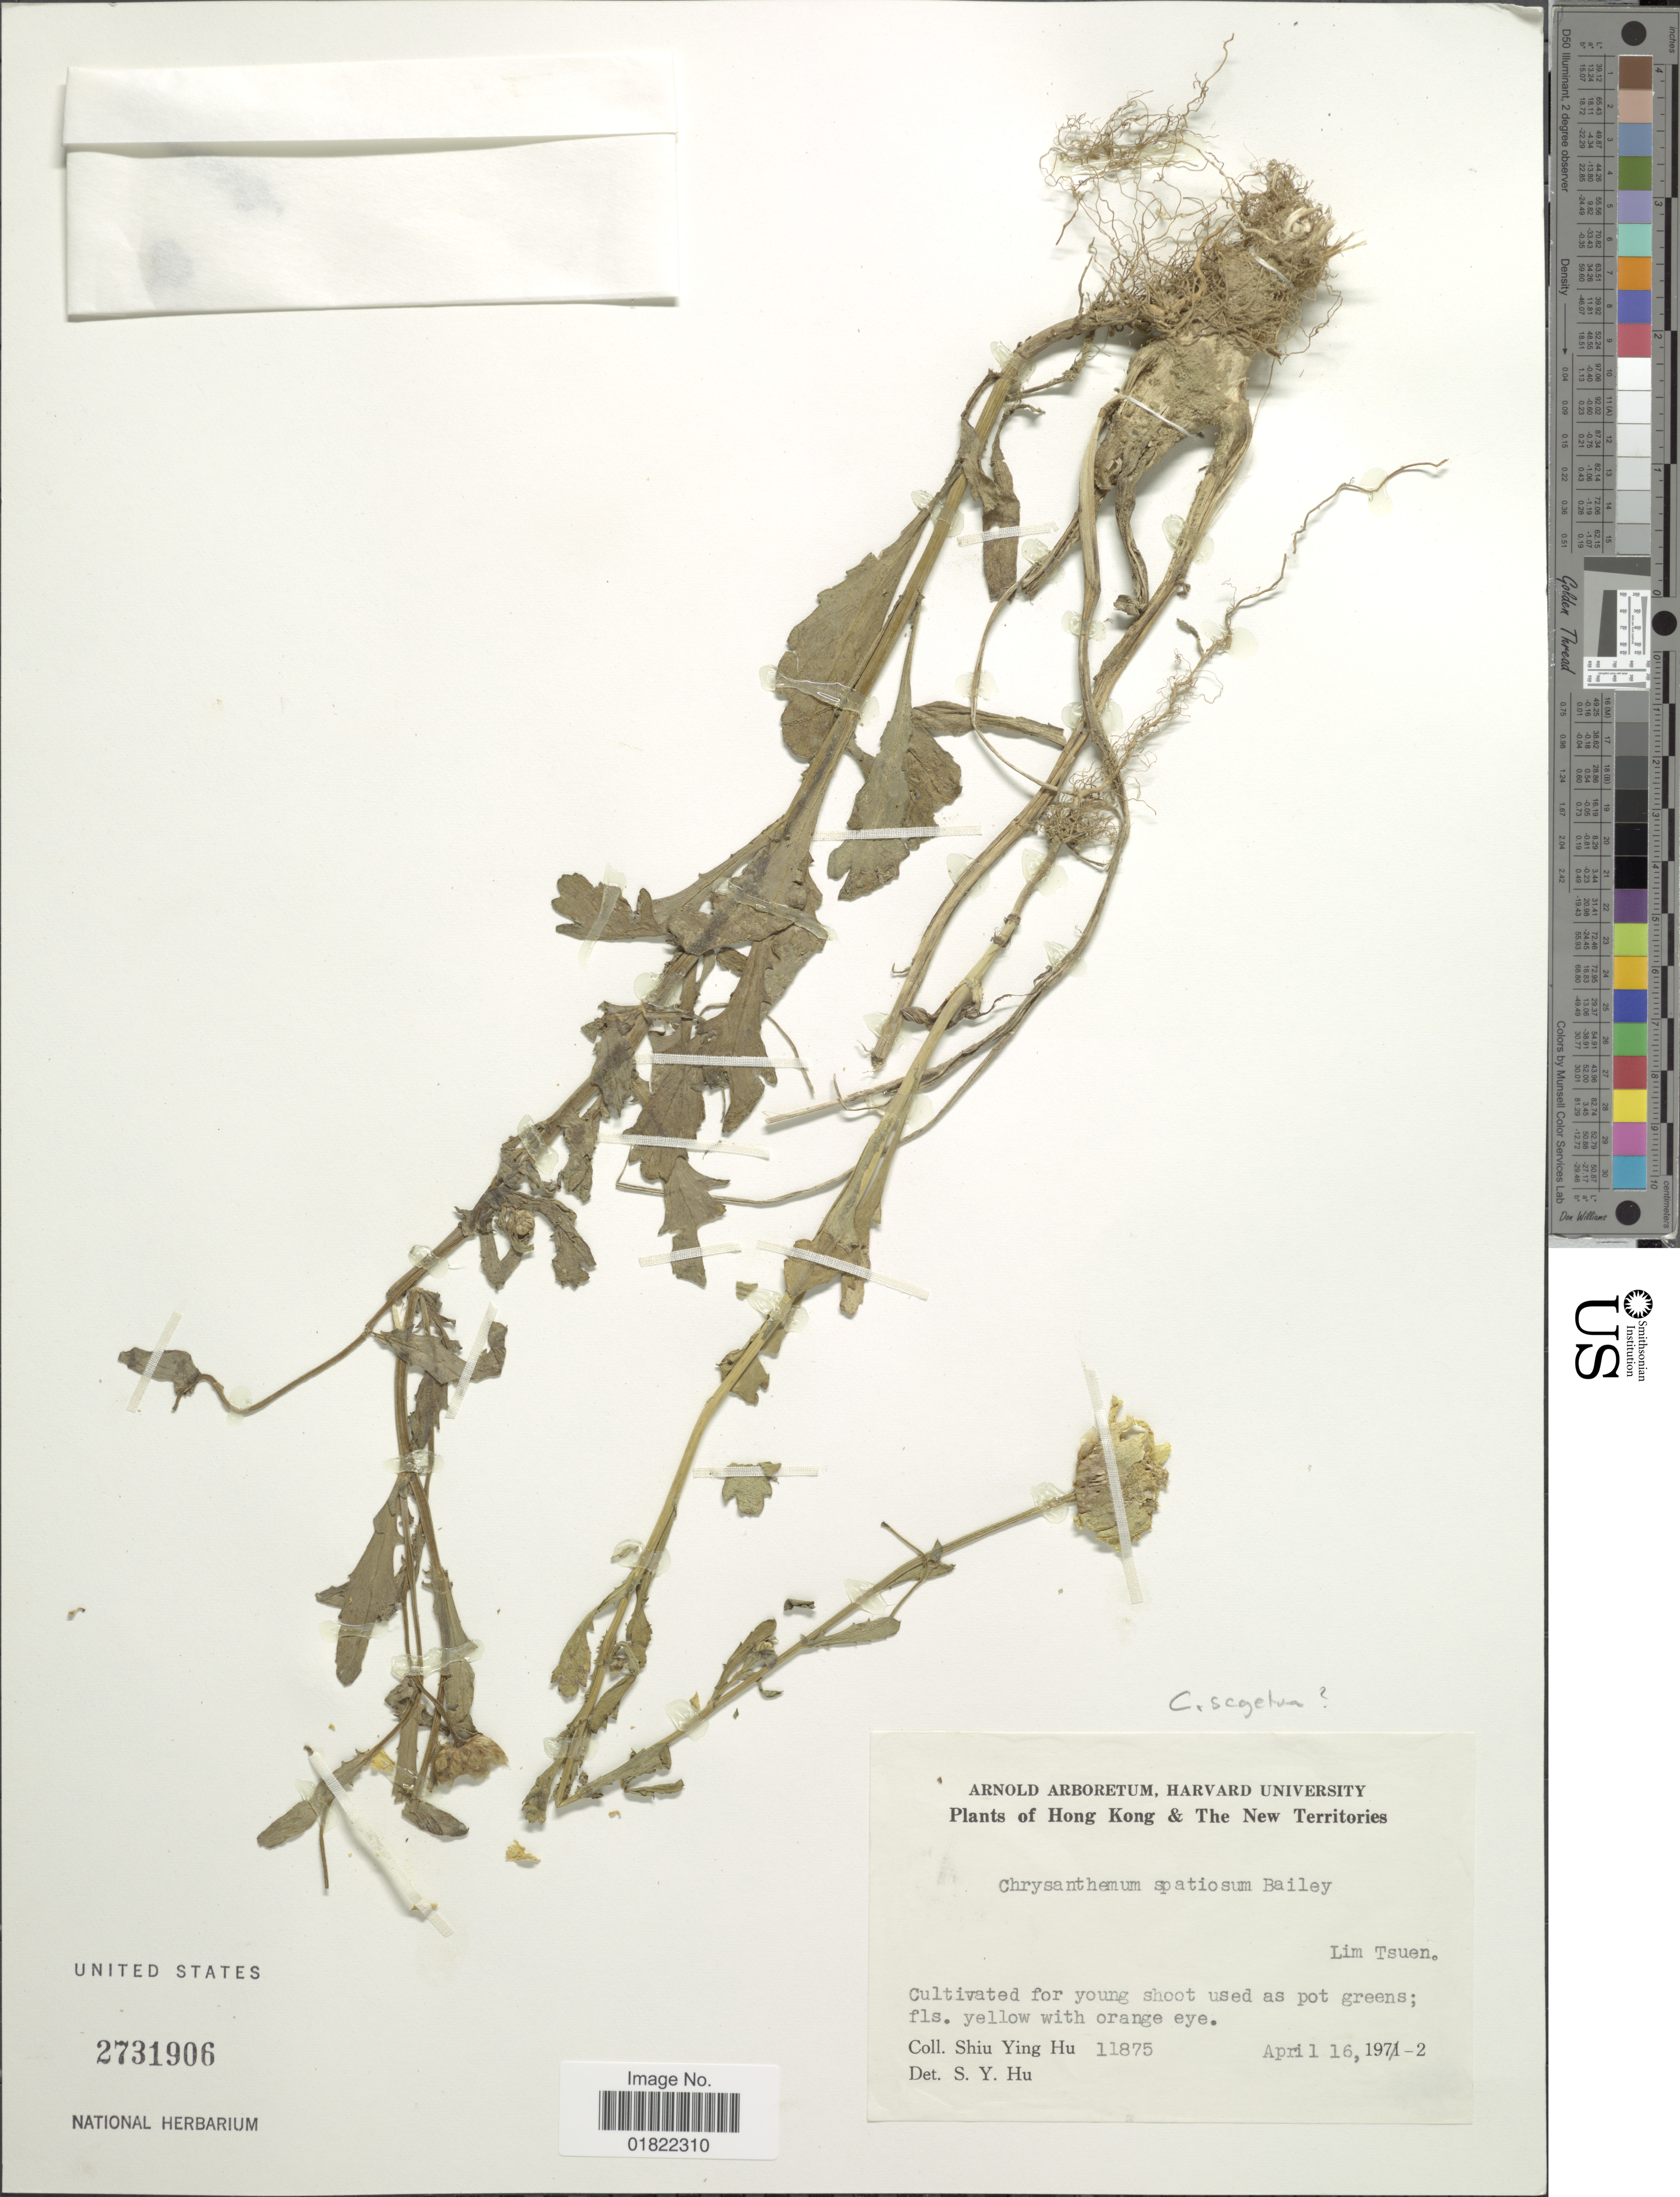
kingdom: Plantae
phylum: Tracheophyta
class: Magnoliopsida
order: Asterales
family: Asteraceae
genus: Chrysanthemum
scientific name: Chrysanthemum segetum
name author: L.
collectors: S. Y. Hu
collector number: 11875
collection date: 1972-04-16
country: China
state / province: Hong Kong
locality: Hong Kong & The New Territories, Lim Tsuen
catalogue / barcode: US 2731906